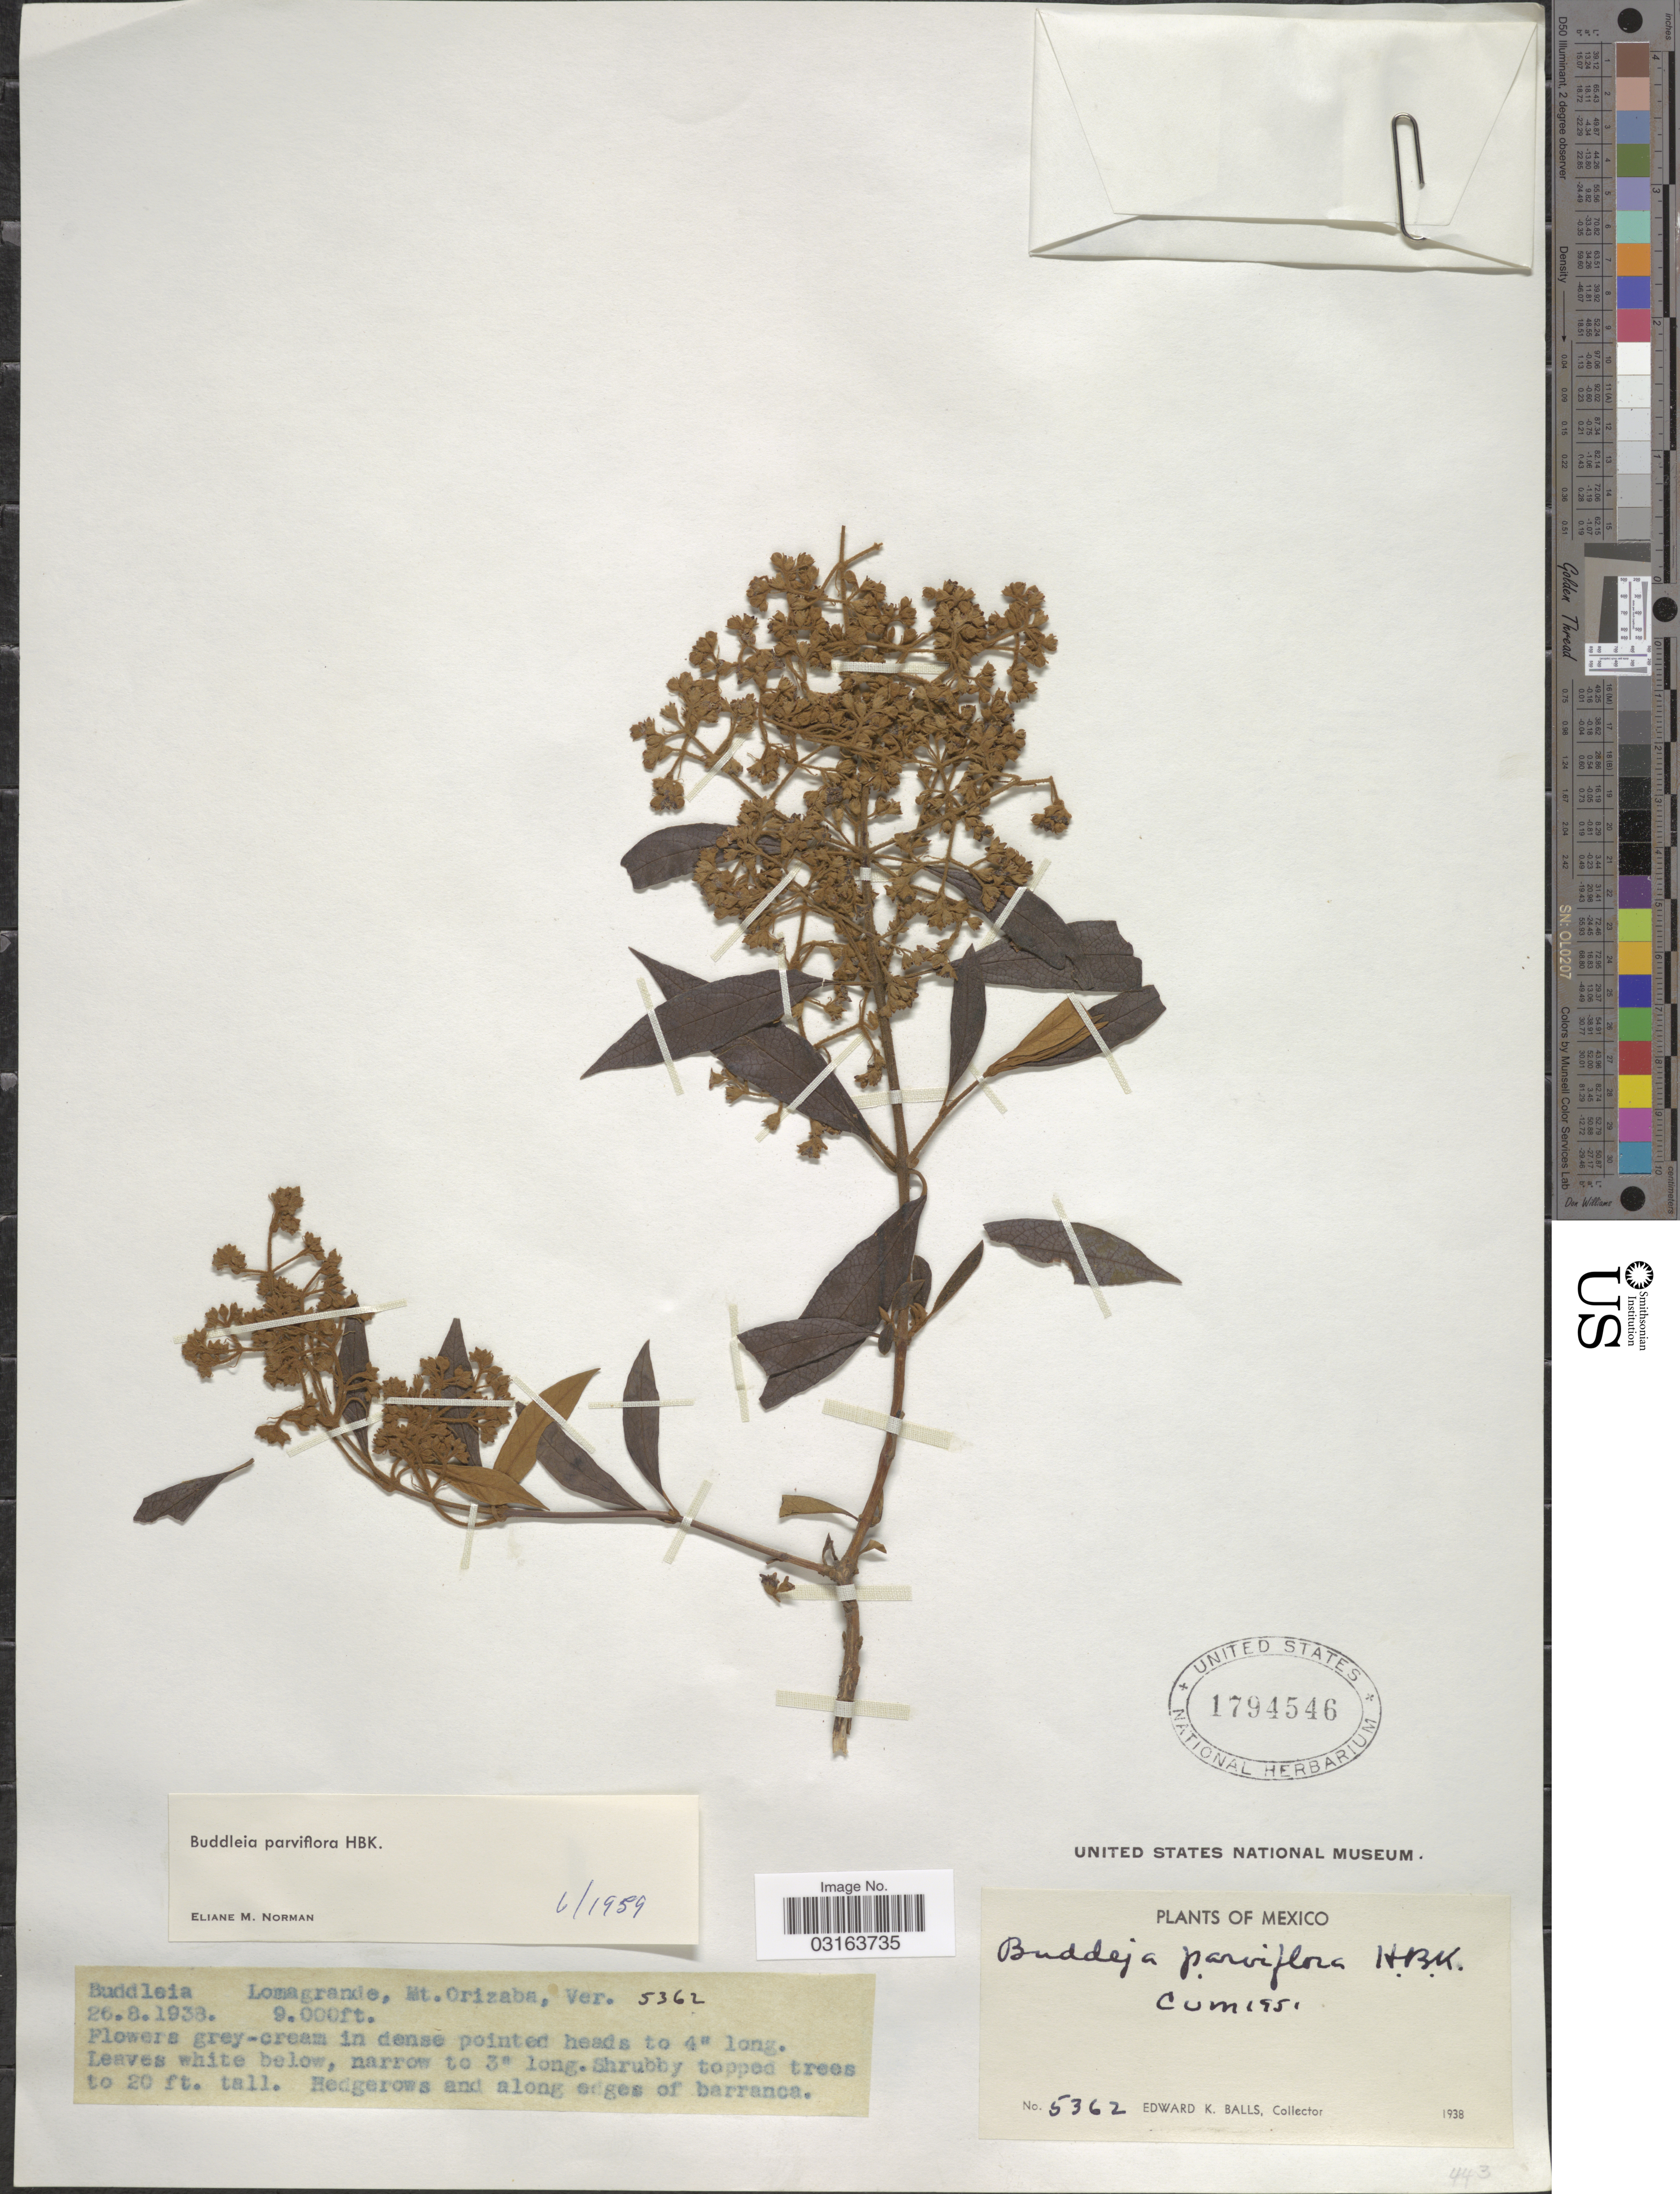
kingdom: Plantae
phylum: Tracheophyta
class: Magnoliopsida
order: Lamiales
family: Scrophulariaceae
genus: Buddleja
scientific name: Buddleja parviflora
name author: Kunth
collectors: E. K. Balls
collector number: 5362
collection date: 1938-08-26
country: Mexico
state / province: Veracruz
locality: Lomagrande, Mt. Orizaba, Ver.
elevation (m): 2743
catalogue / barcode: US 1794546